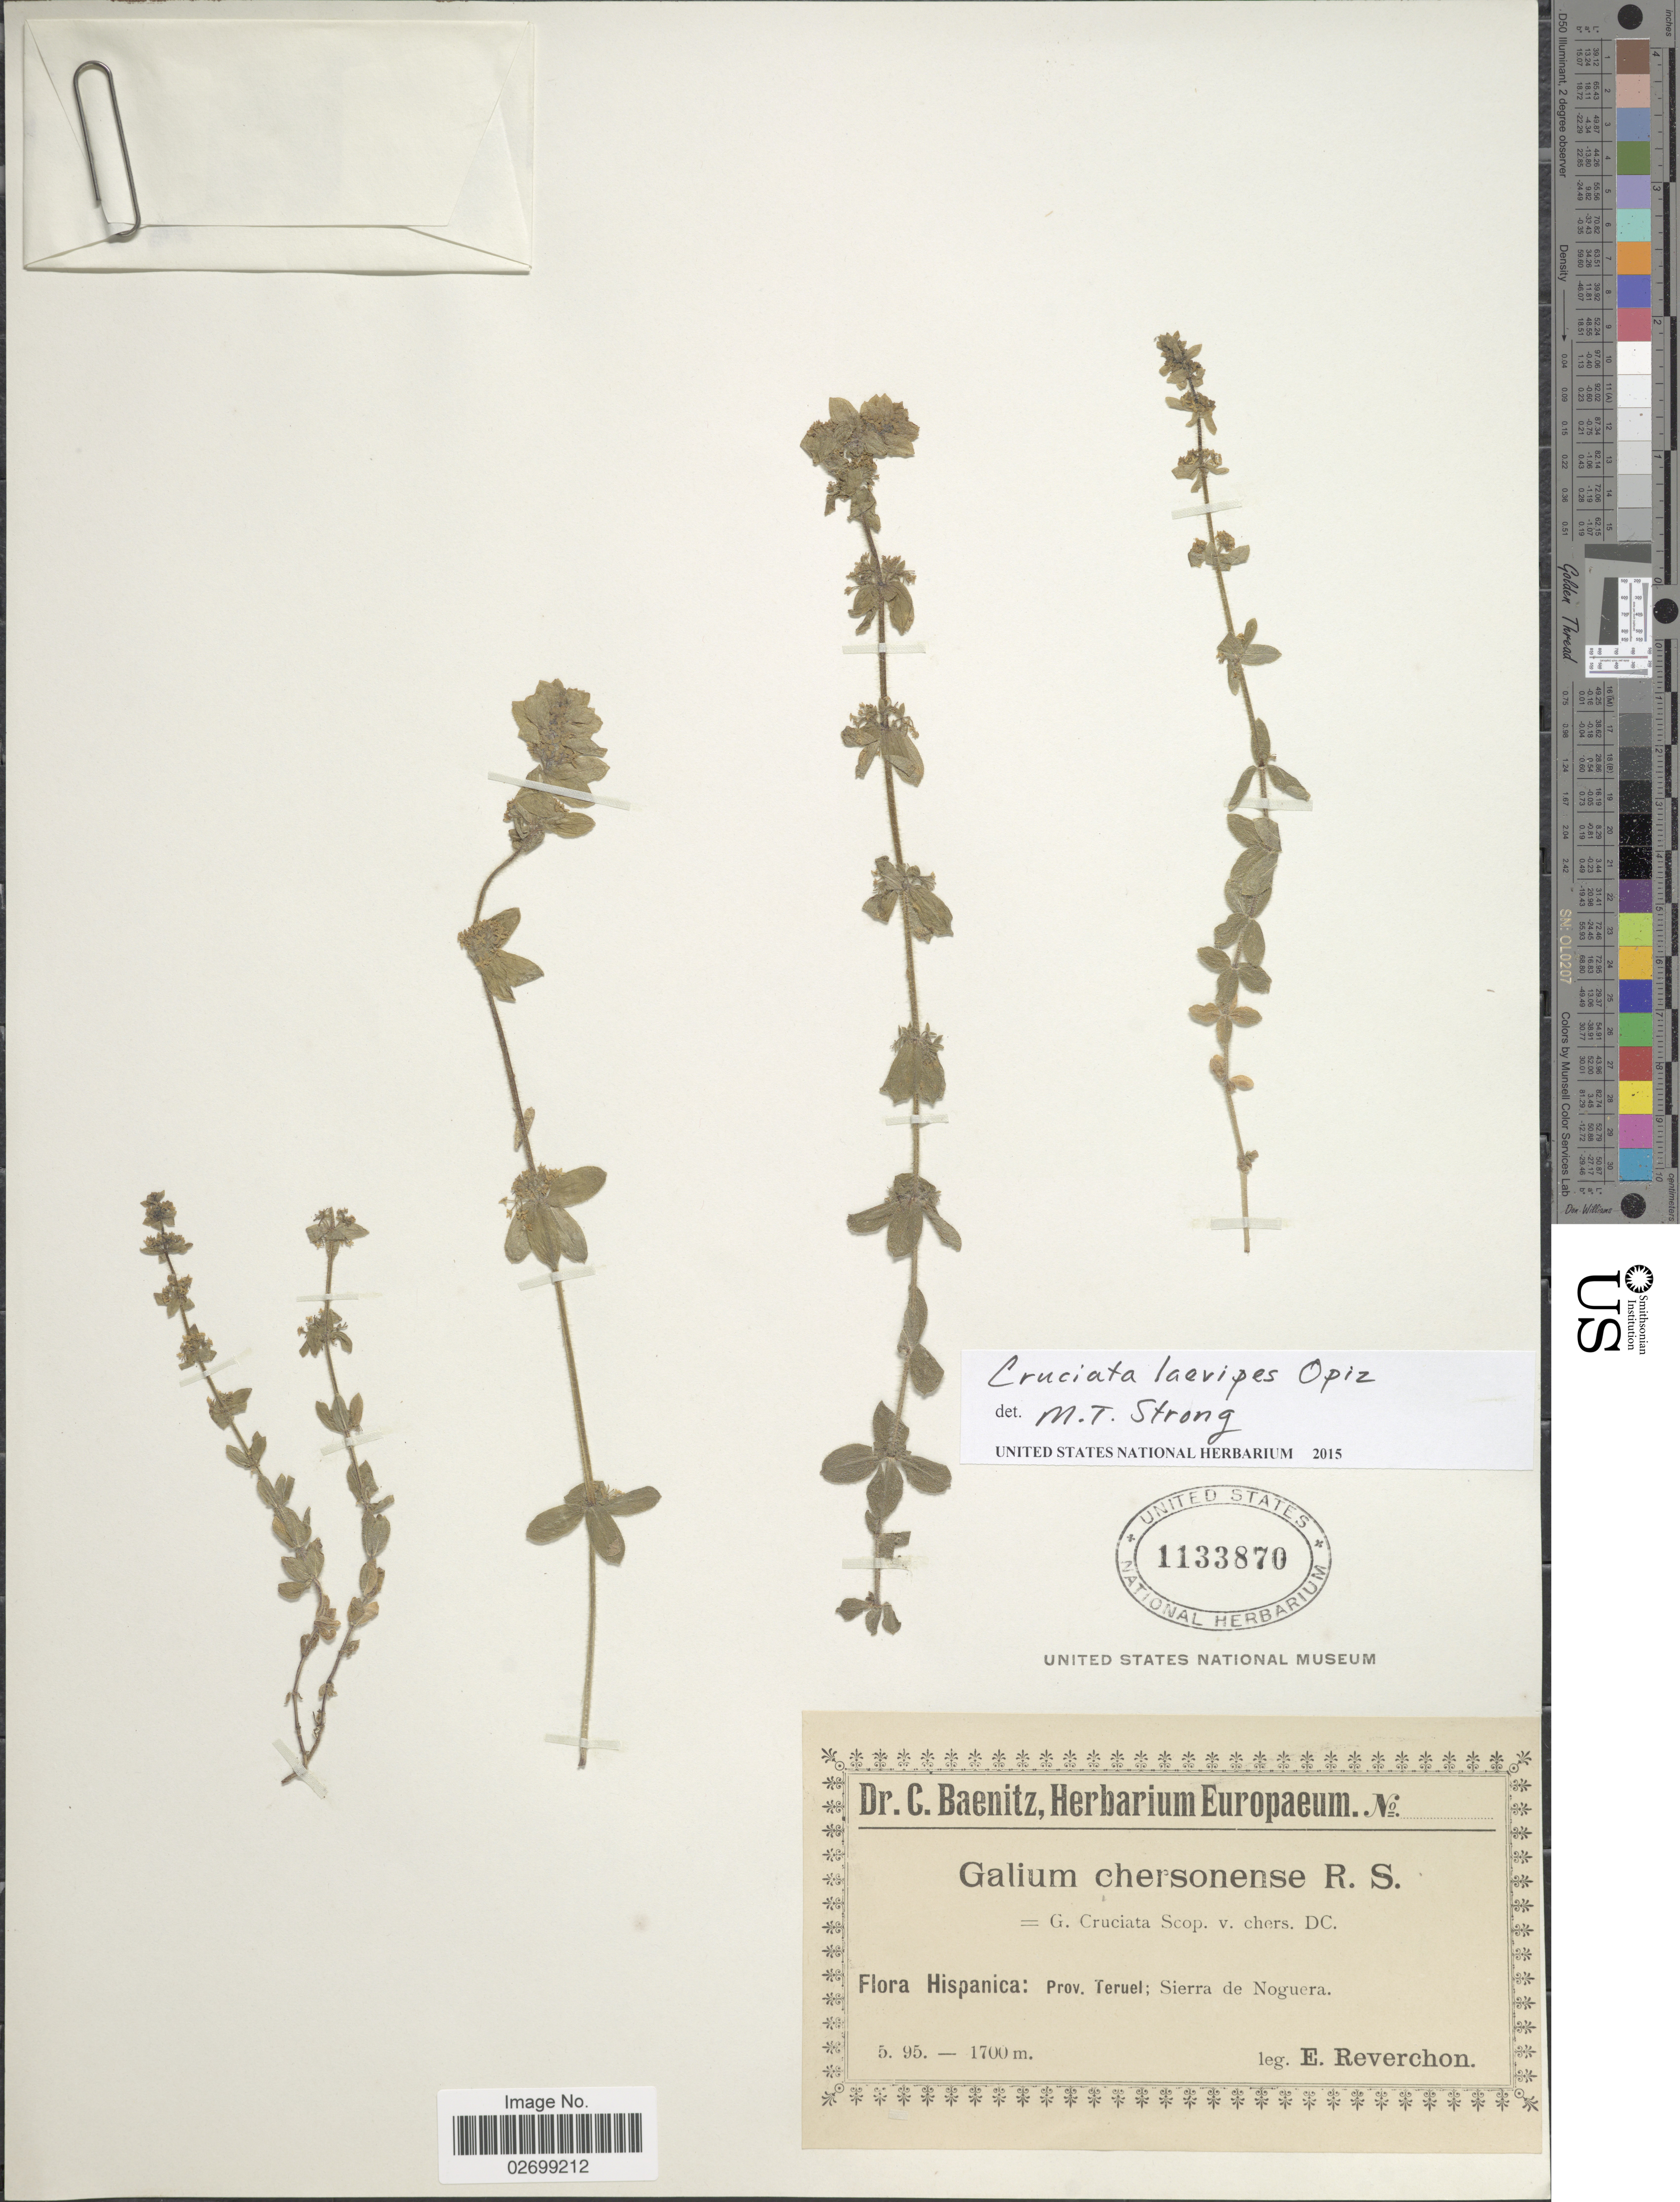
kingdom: Plantae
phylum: Tracheophyta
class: Magnoliopsida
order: Gentianales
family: Rubiaceae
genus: Cruciata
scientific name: Cruciata laevipes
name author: Opiz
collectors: E. Reverchon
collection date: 1895-05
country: Spain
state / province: Aragón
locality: Prov. Teruel: Sierra de Noguera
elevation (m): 1700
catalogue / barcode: US 1133870